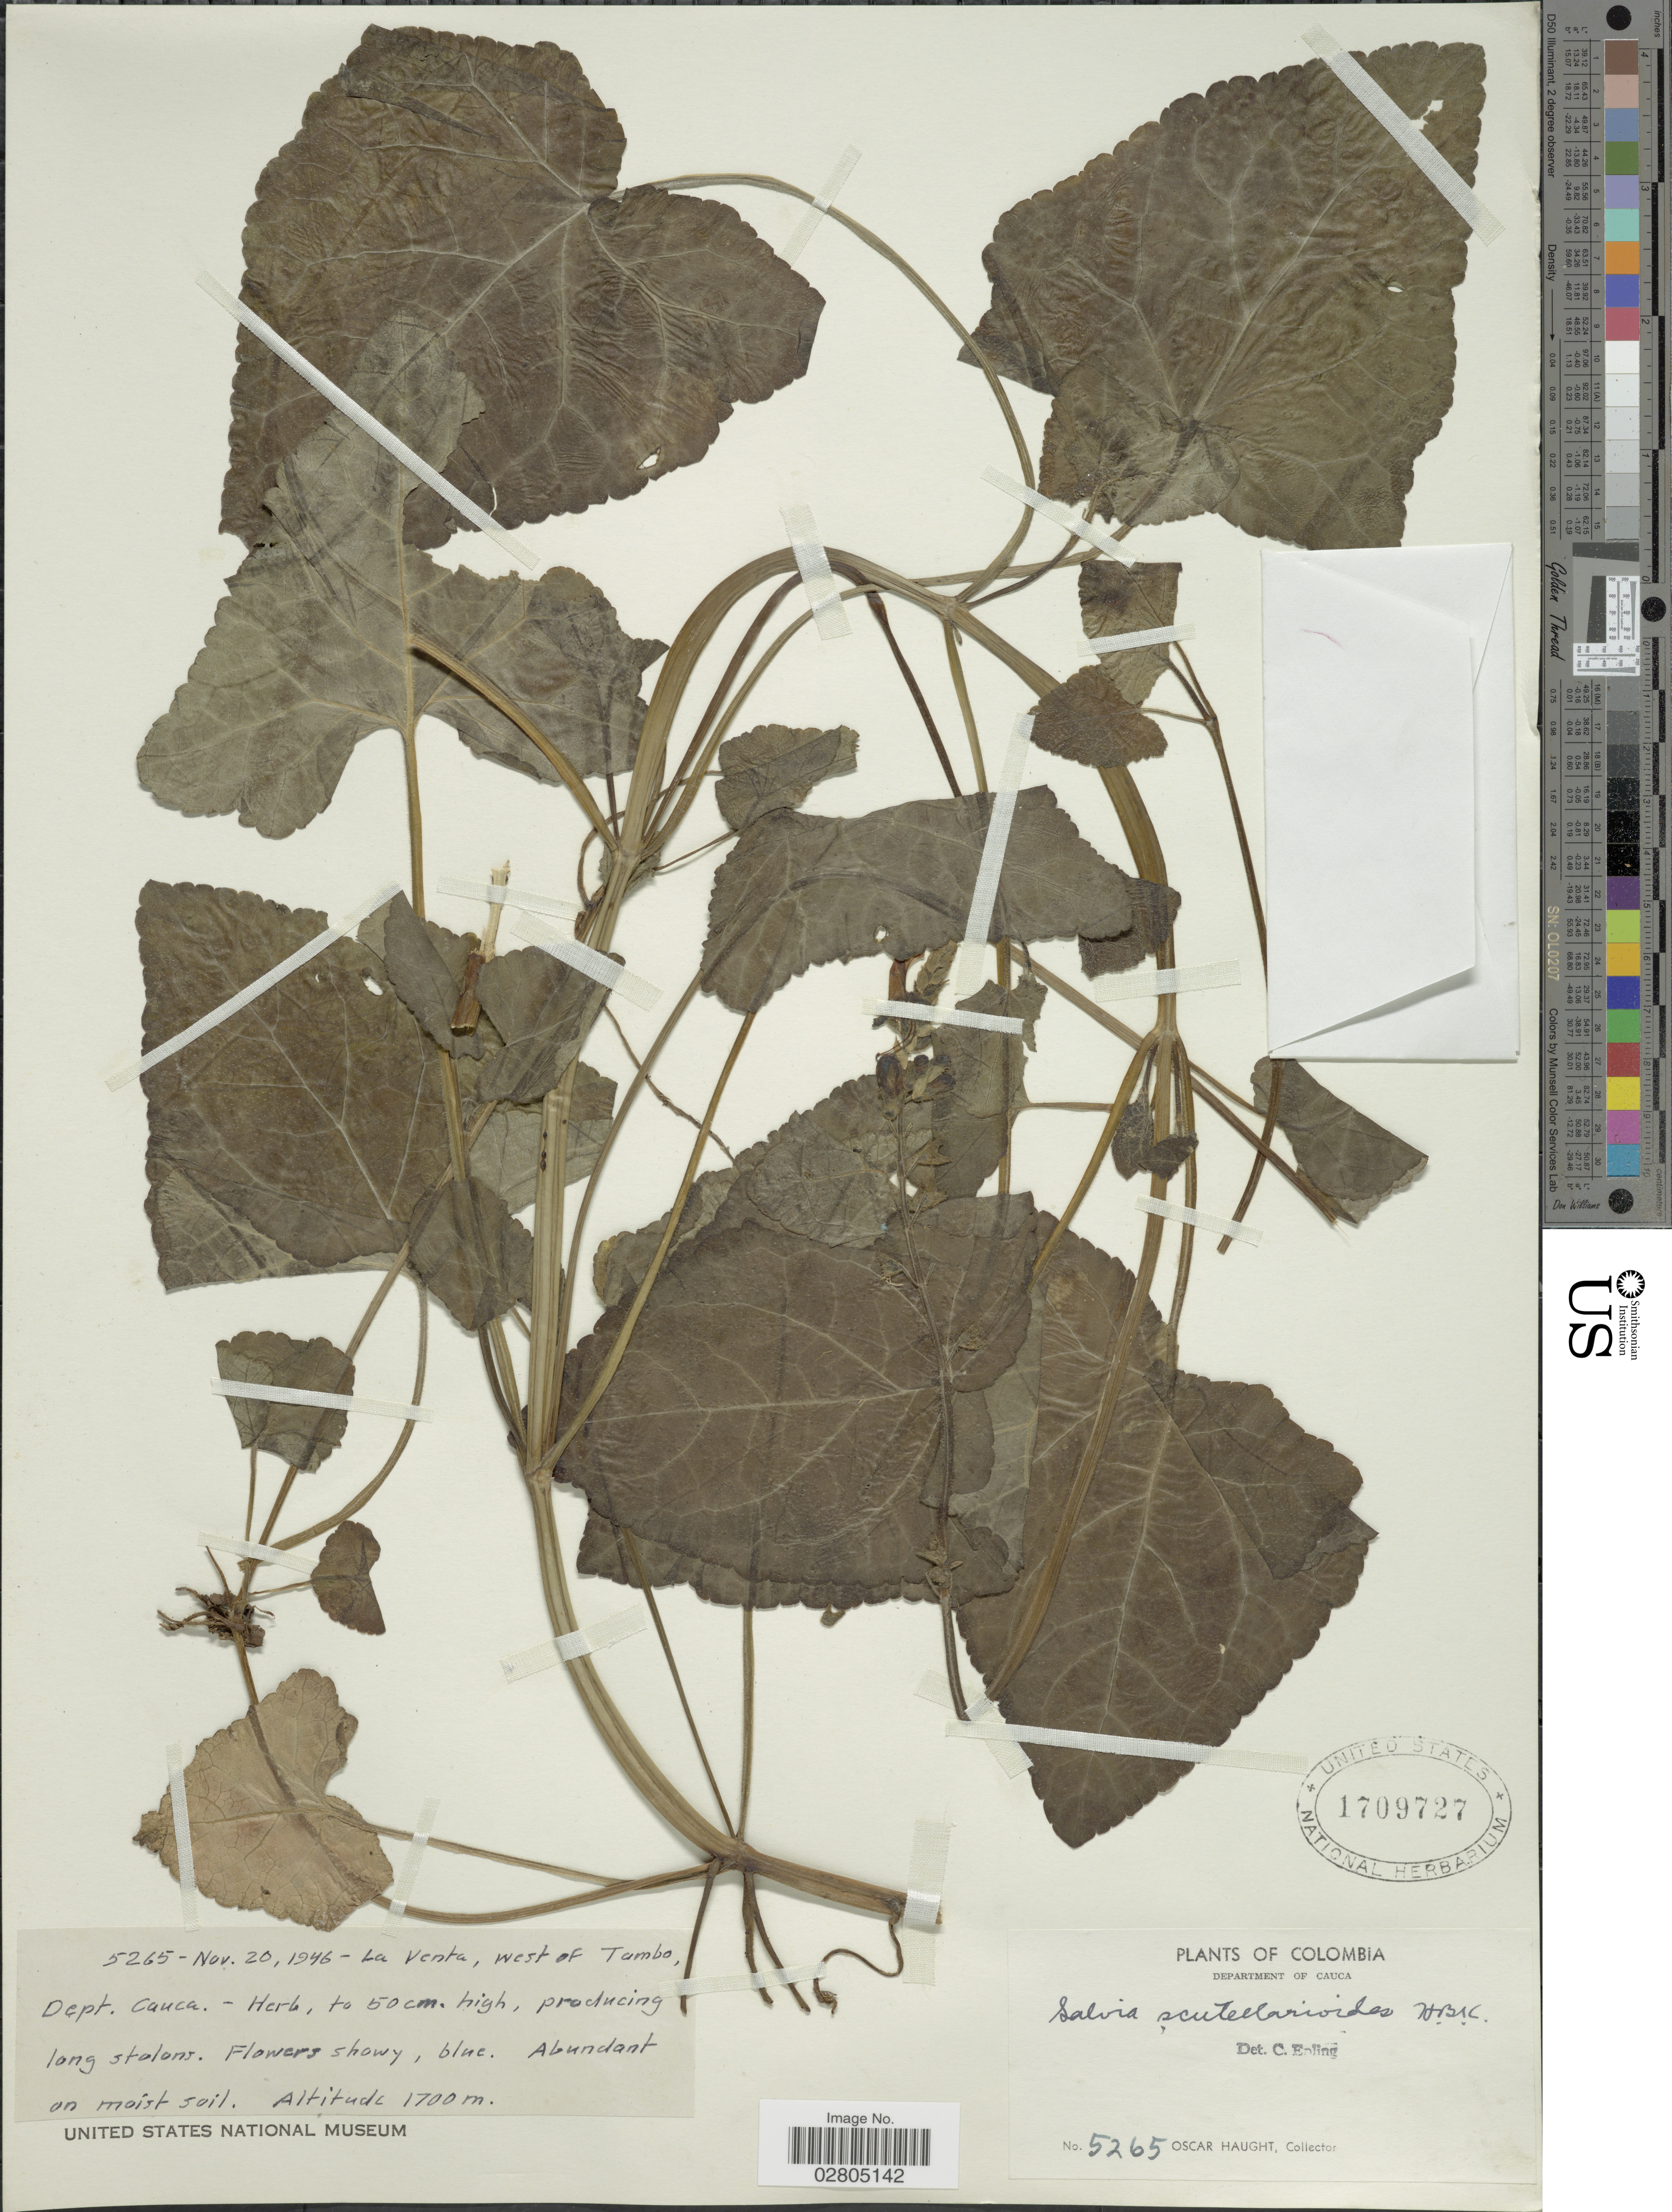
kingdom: Plantae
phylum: Tracheophyta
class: Magnoliopsida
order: Lamiales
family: Lamiaceae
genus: Salvia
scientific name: Salvia scutellarioides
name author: Kunth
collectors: O. L. Haught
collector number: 5265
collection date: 1946-11-20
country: Colombia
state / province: Cauca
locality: La Venta, West of Tambo, Dept. Cauca.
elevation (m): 1700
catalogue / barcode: US 1709727